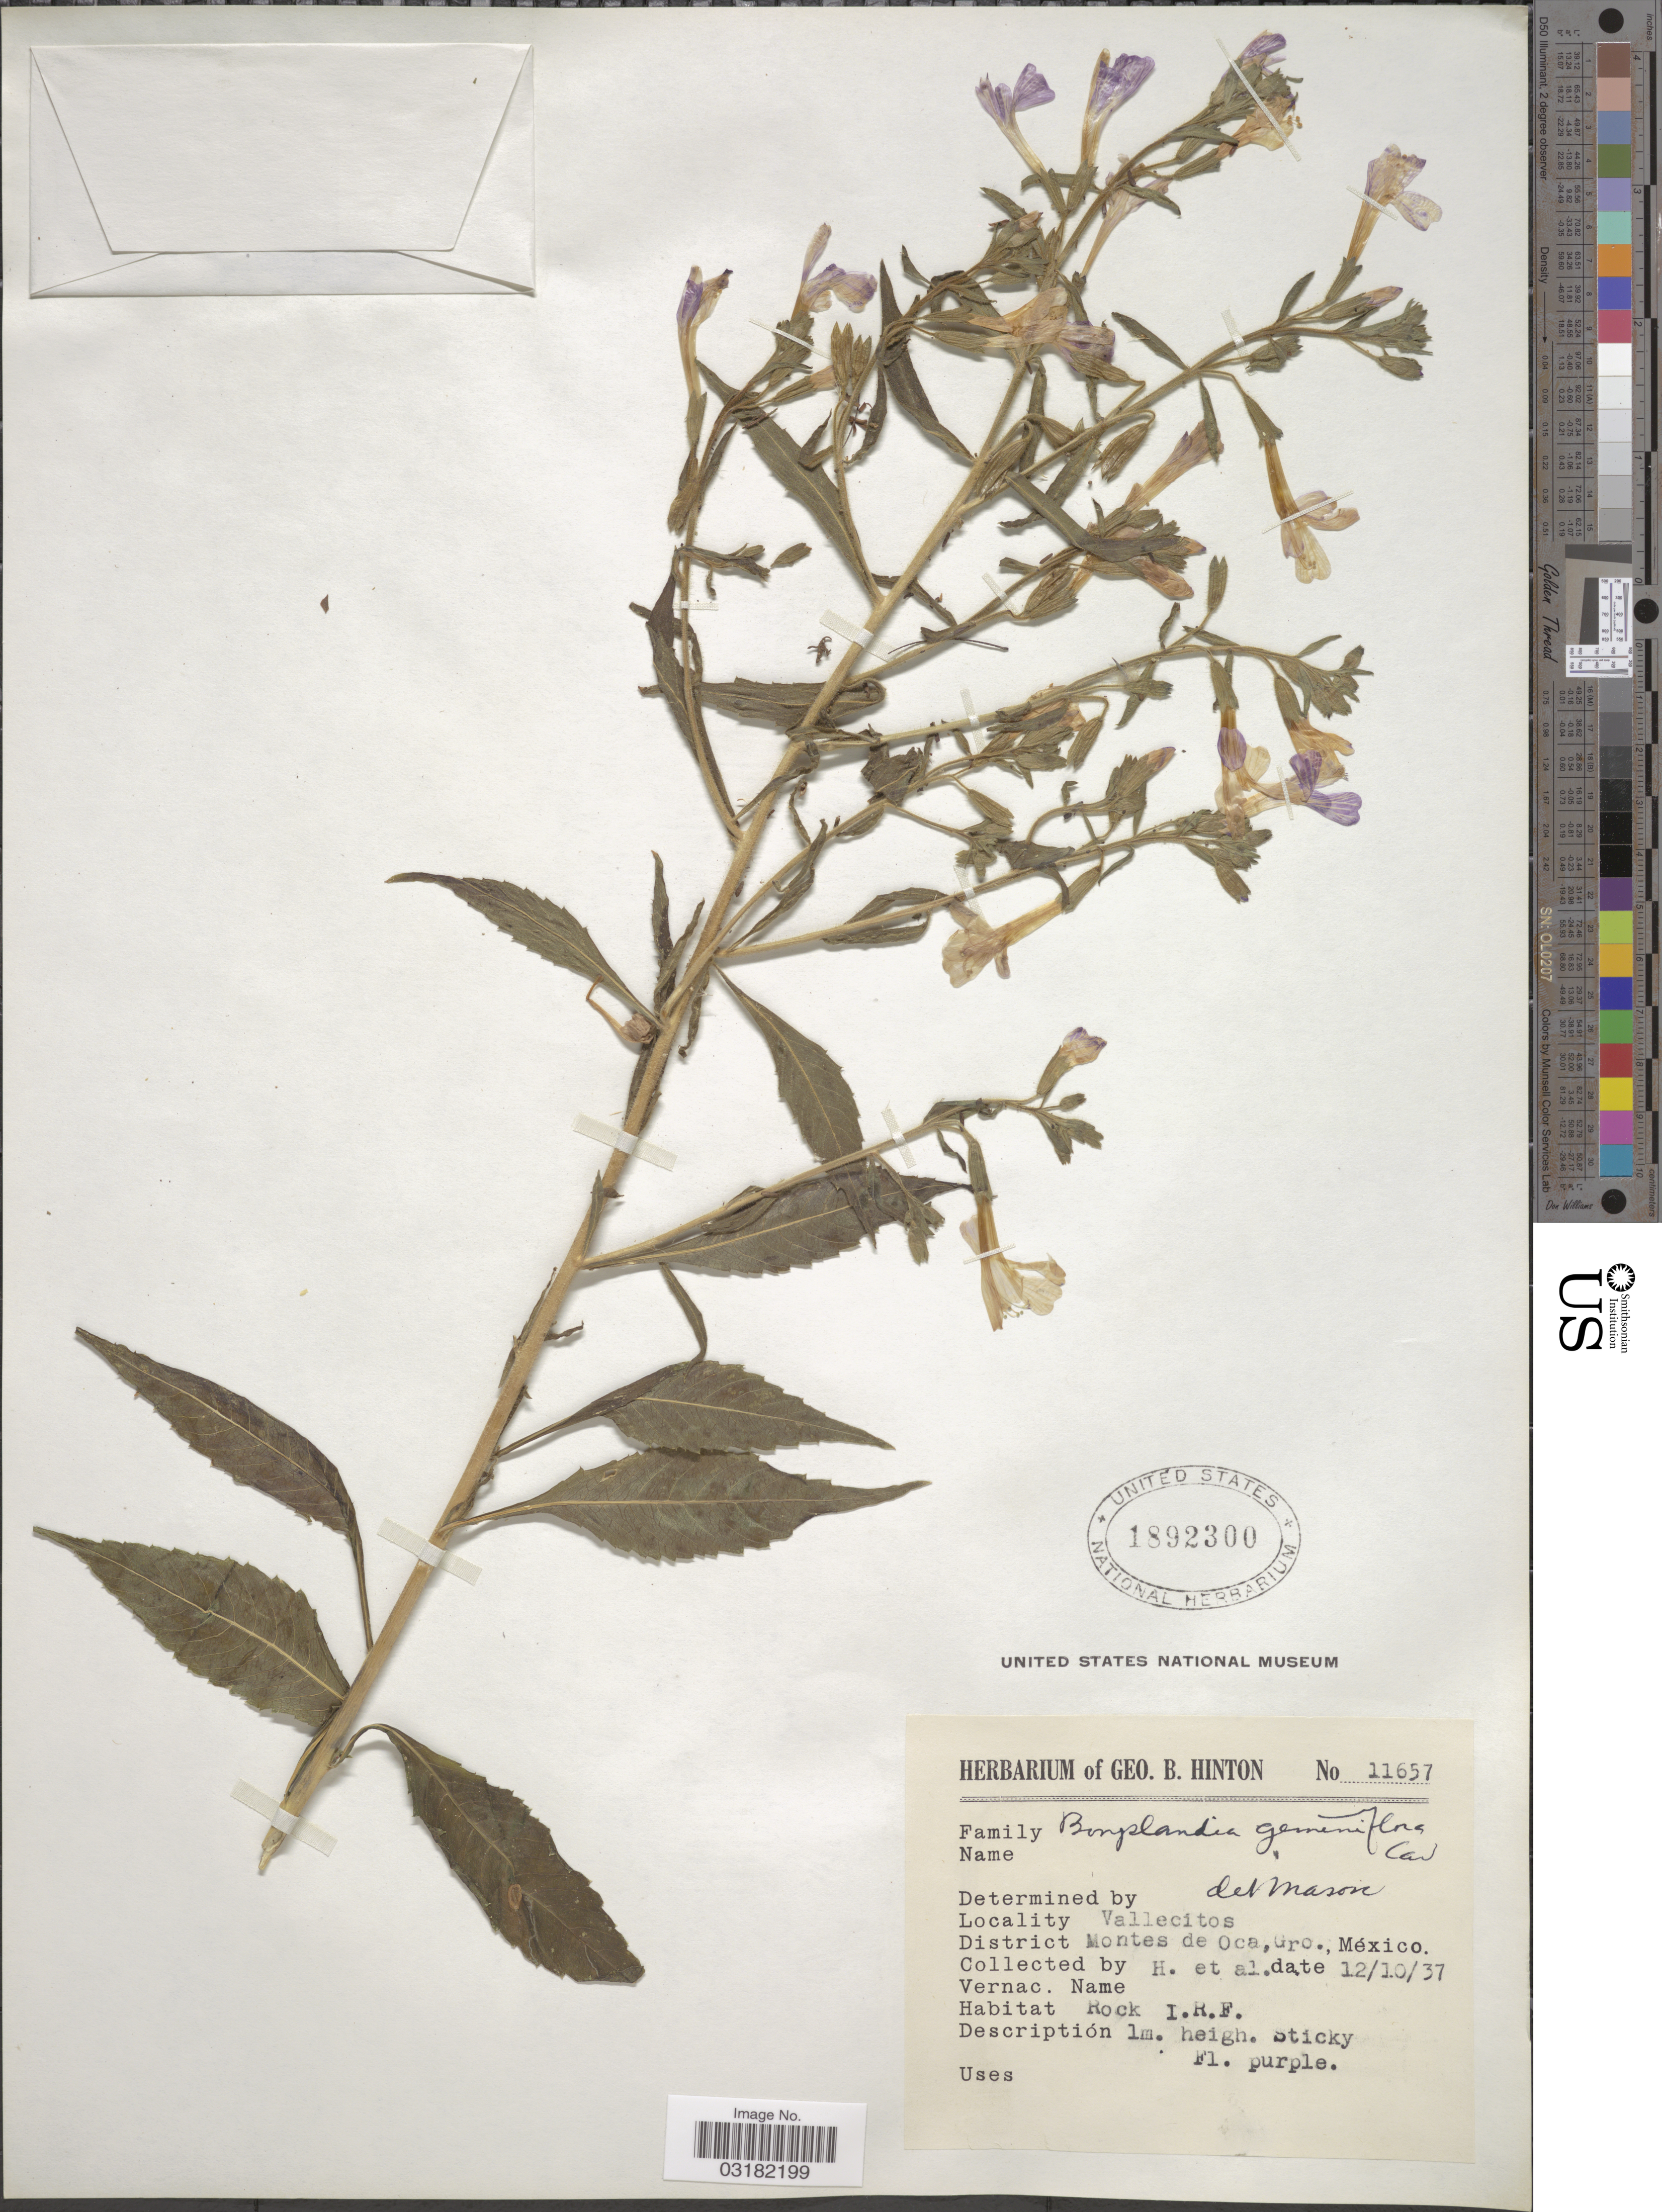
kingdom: Plantae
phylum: Tracheophyta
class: Magnoliopsida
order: Ericales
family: Polemoniaceae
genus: Bonplandia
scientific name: Bonplandia geminiflora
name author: Cav.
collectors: G. B. Hinton & et al.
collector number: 11657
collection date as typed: Transcribed d/m/y: 12/10/37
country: Mexico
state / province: Guerrero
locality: Vallecitos. District Montes de Oca.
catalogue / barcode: US 1892300